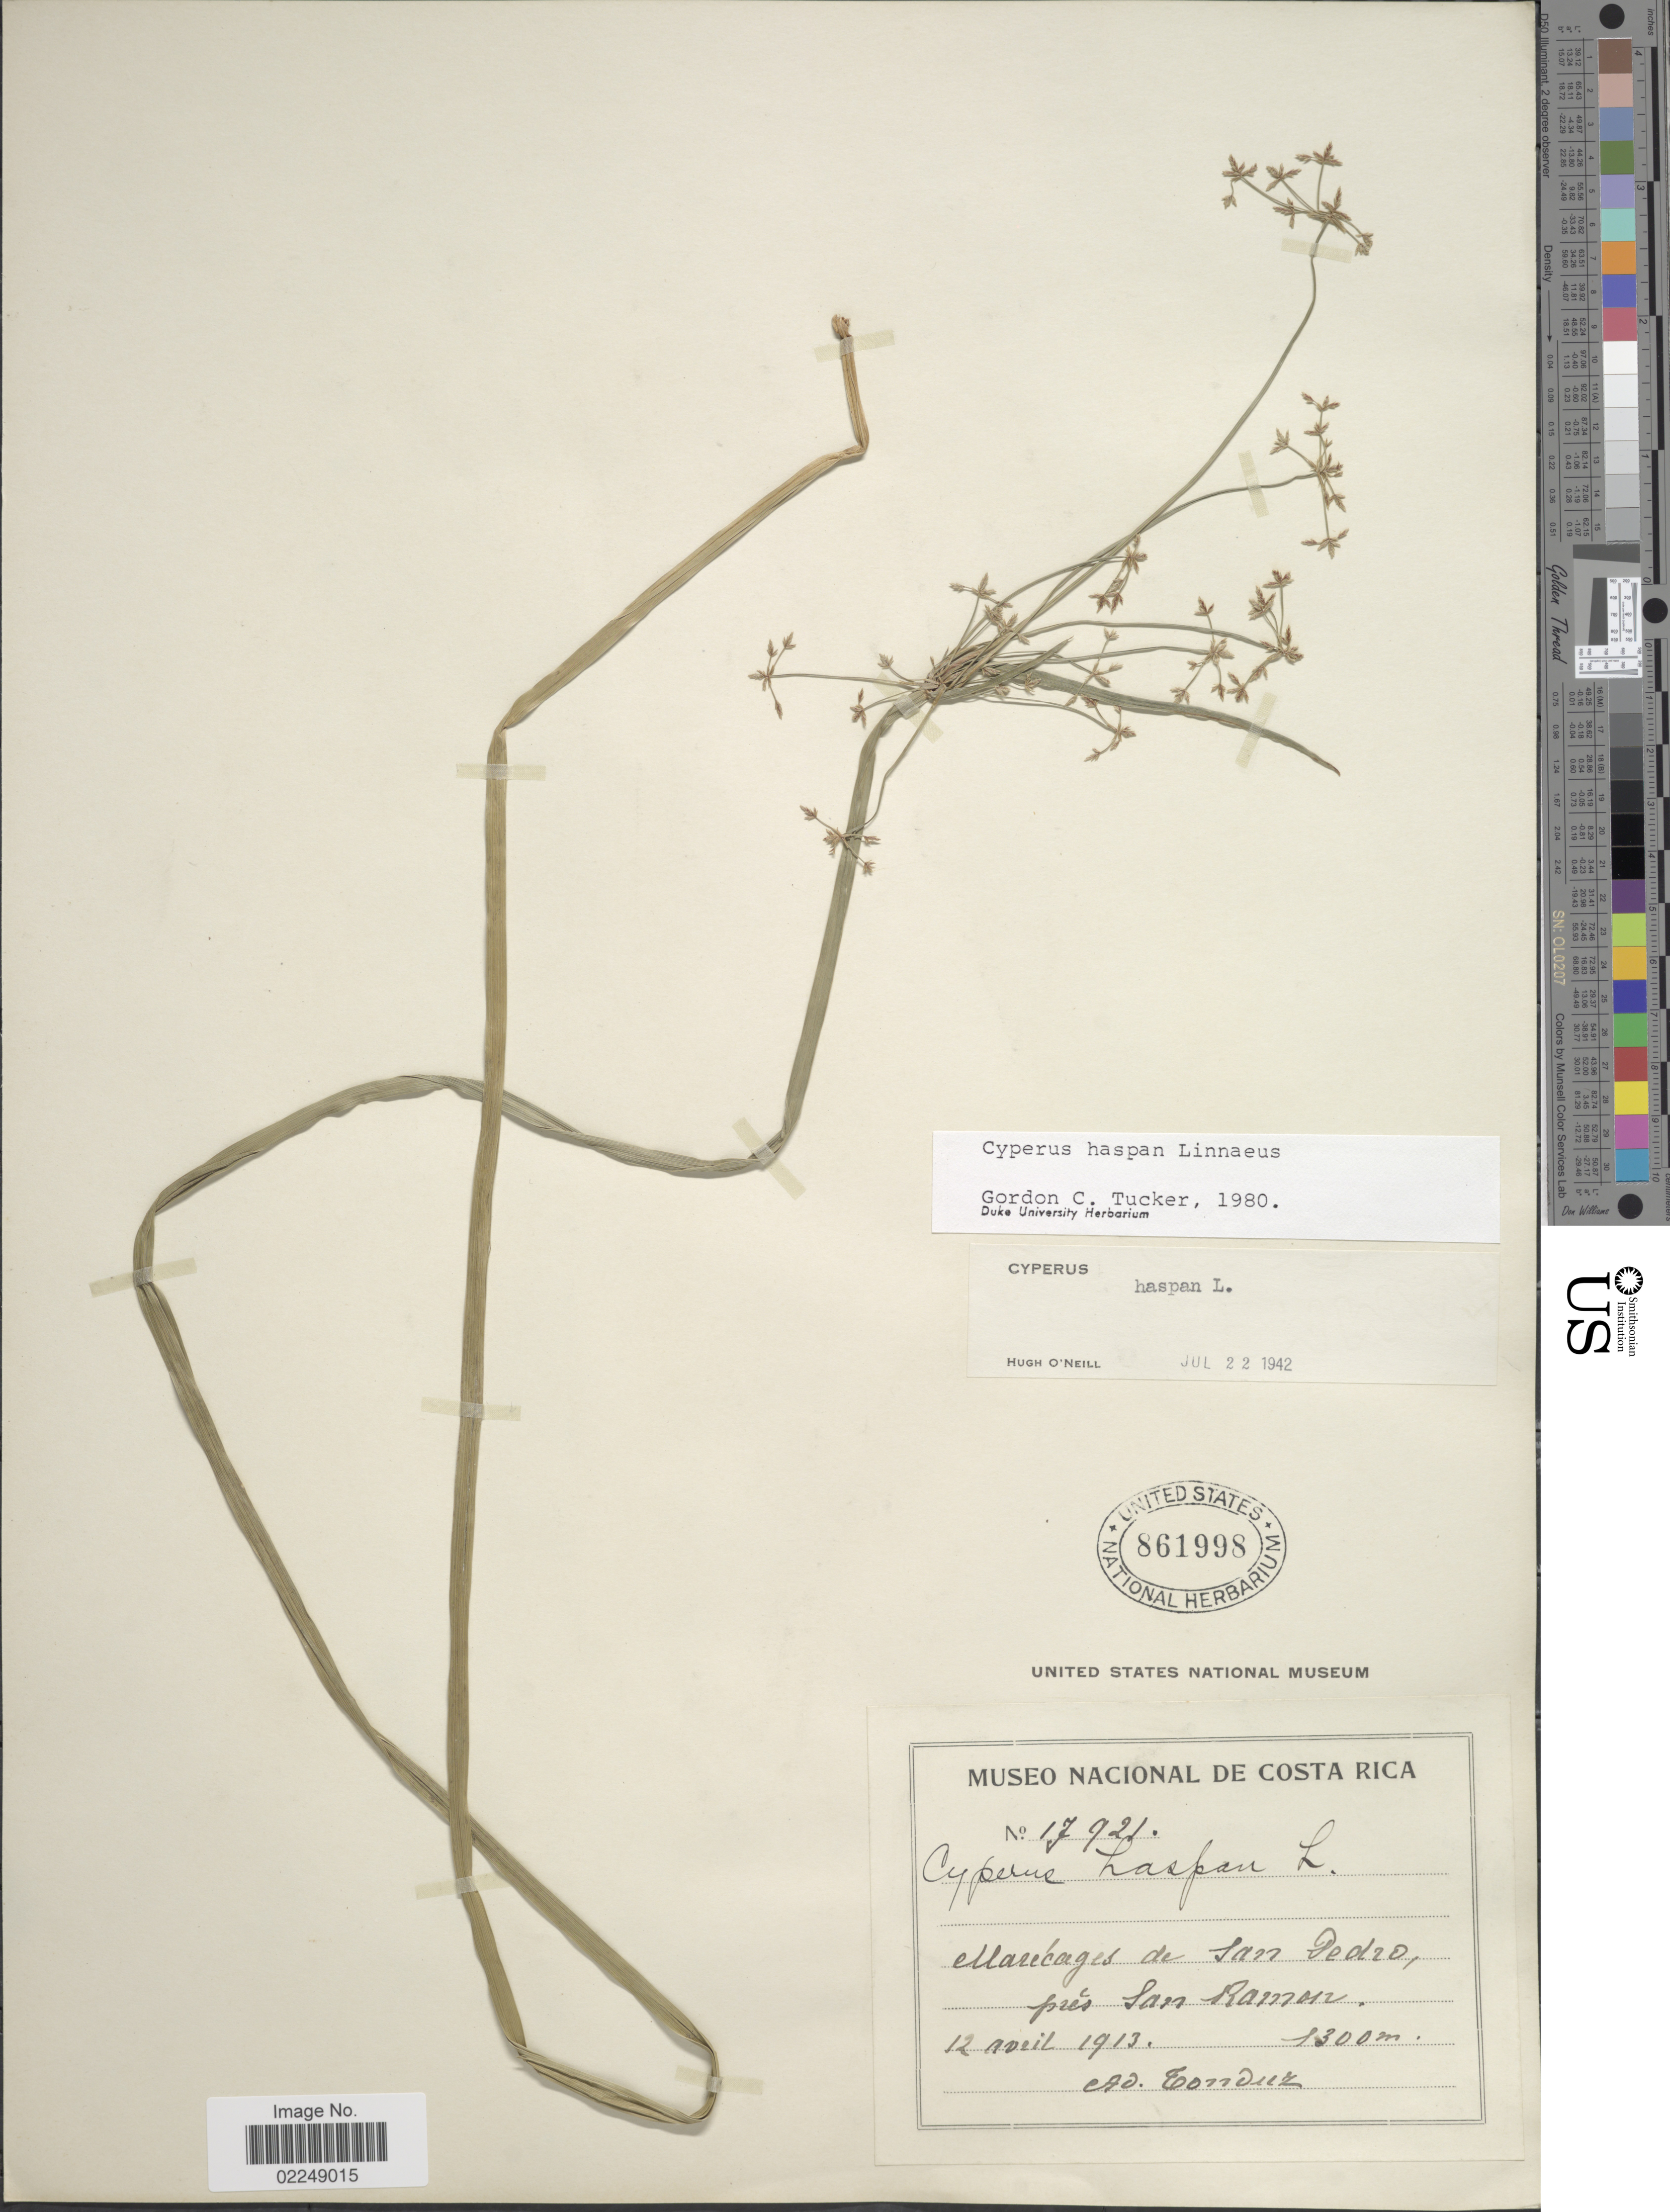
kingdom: Plantae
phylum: Tracheophyta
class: Liliopsida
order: Poales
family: Cyperaceae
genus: Cyperus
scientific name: Cyperus haspan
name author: L.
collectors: A. Tonduz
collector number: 17921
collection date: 1913-04-12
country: Costa Rica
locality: Marecages de San Pedro, pres San Ramon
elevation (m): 1300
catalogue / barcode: US 861998